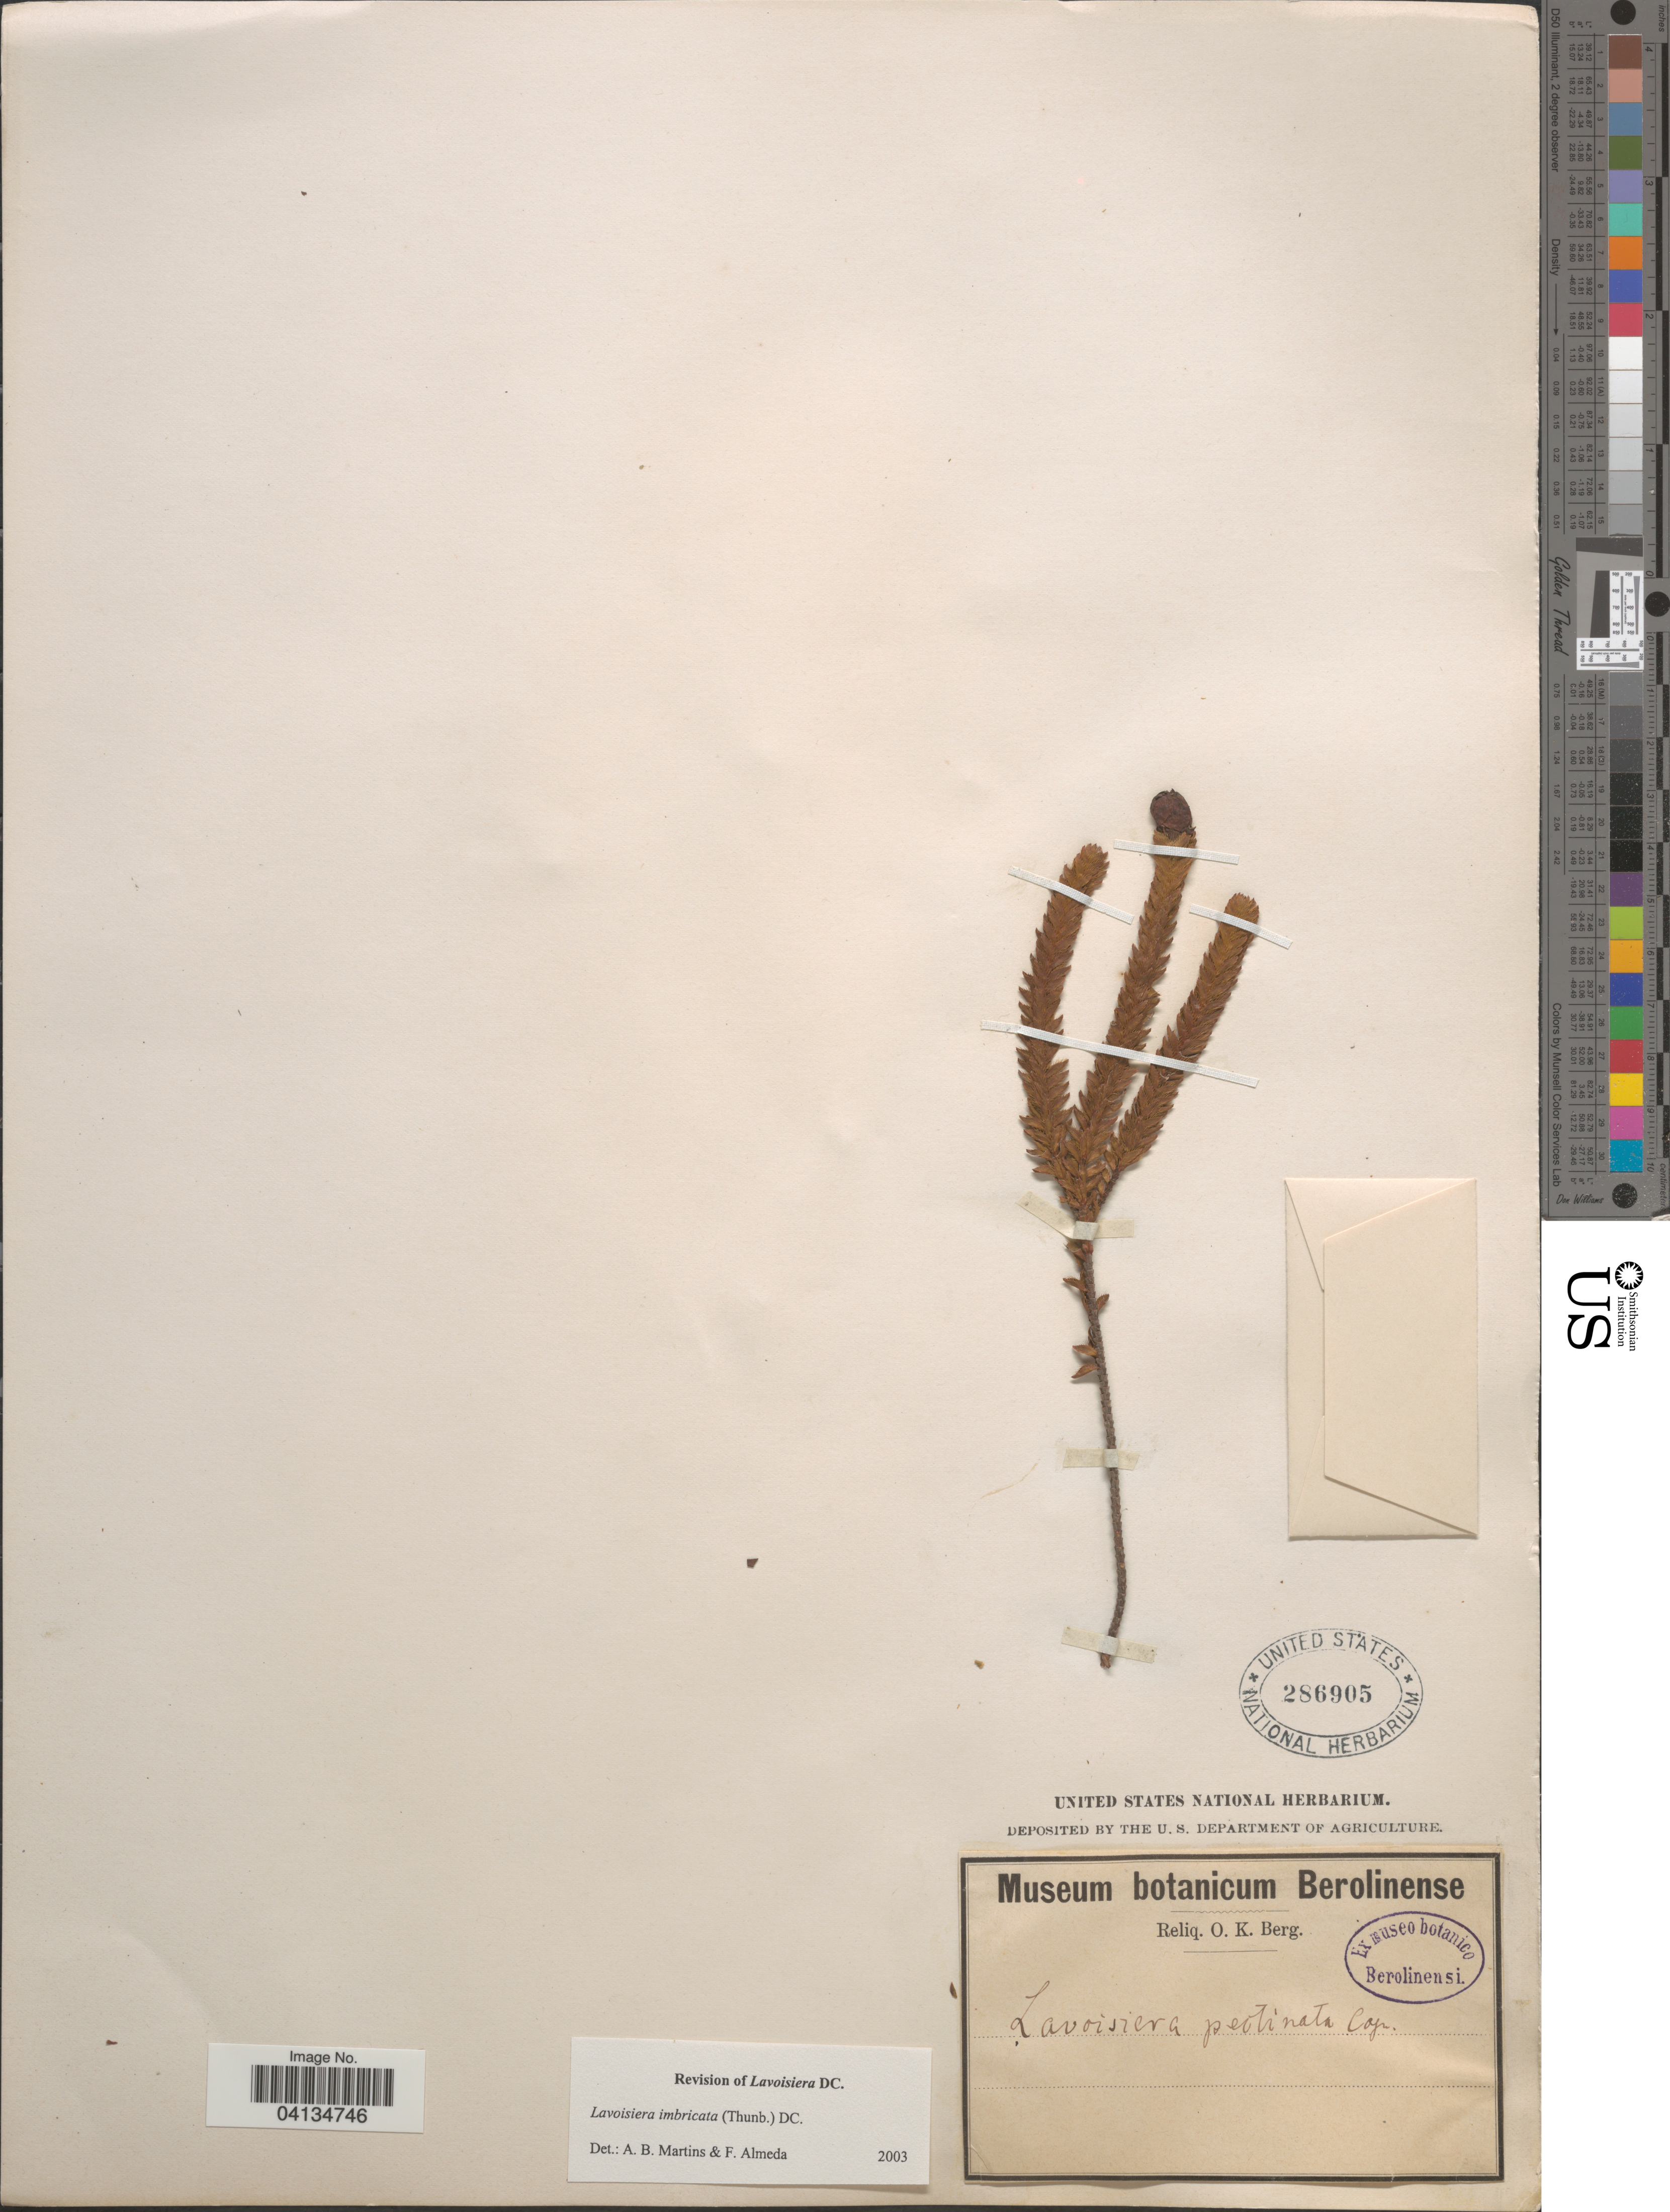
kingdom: Plantae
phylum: Tracheophyta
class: Magnoliopsida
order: Myrtales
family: Melastomataceae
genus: Microlicia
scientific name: Microlicia cataphracta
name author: (DC.) Alves Versiane & R. Romero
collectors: O. K. Berg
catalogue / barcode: US 286905